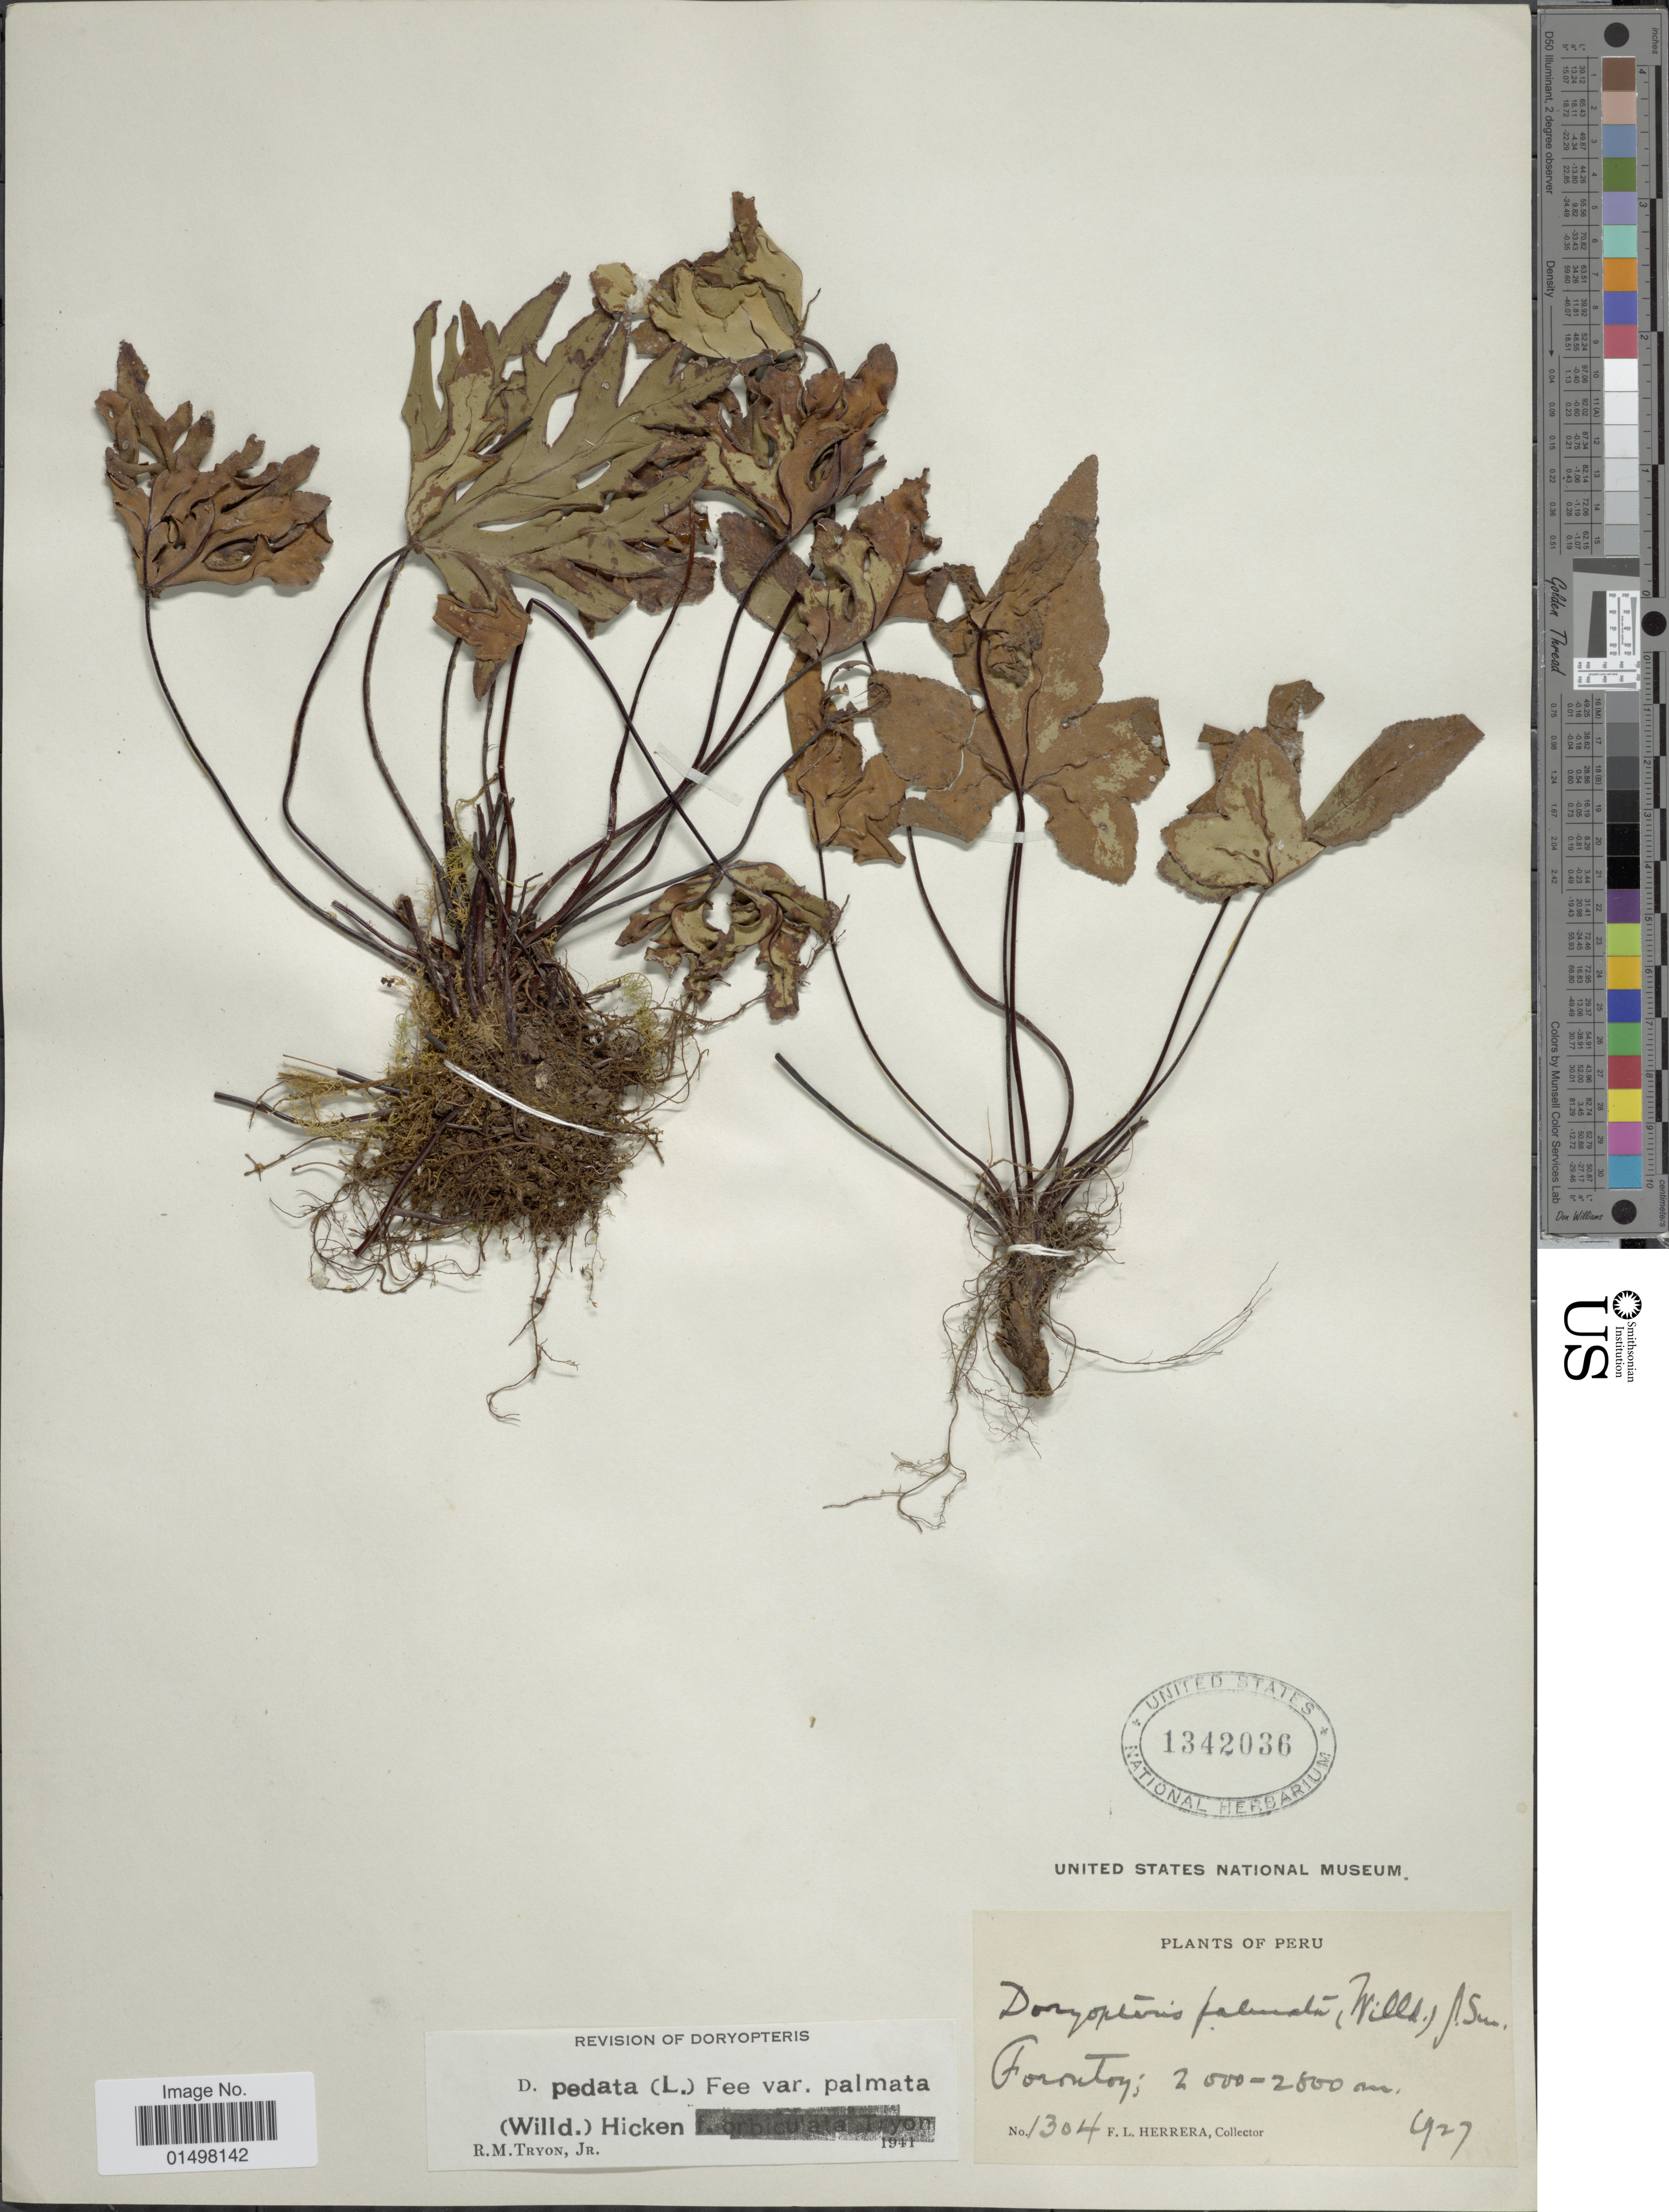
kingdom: Plantae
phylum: Tracheophyta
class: Polypodiopsida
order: Polypodiales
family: Pteridaceae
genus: Doryopteris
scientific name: Doryopteris pedata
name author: (L.) Fée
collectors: F. L. Herrera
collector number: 1304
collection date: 1927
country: Peru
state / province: Cusco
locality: Torontoy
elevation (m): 2000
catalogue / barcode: US 1342036